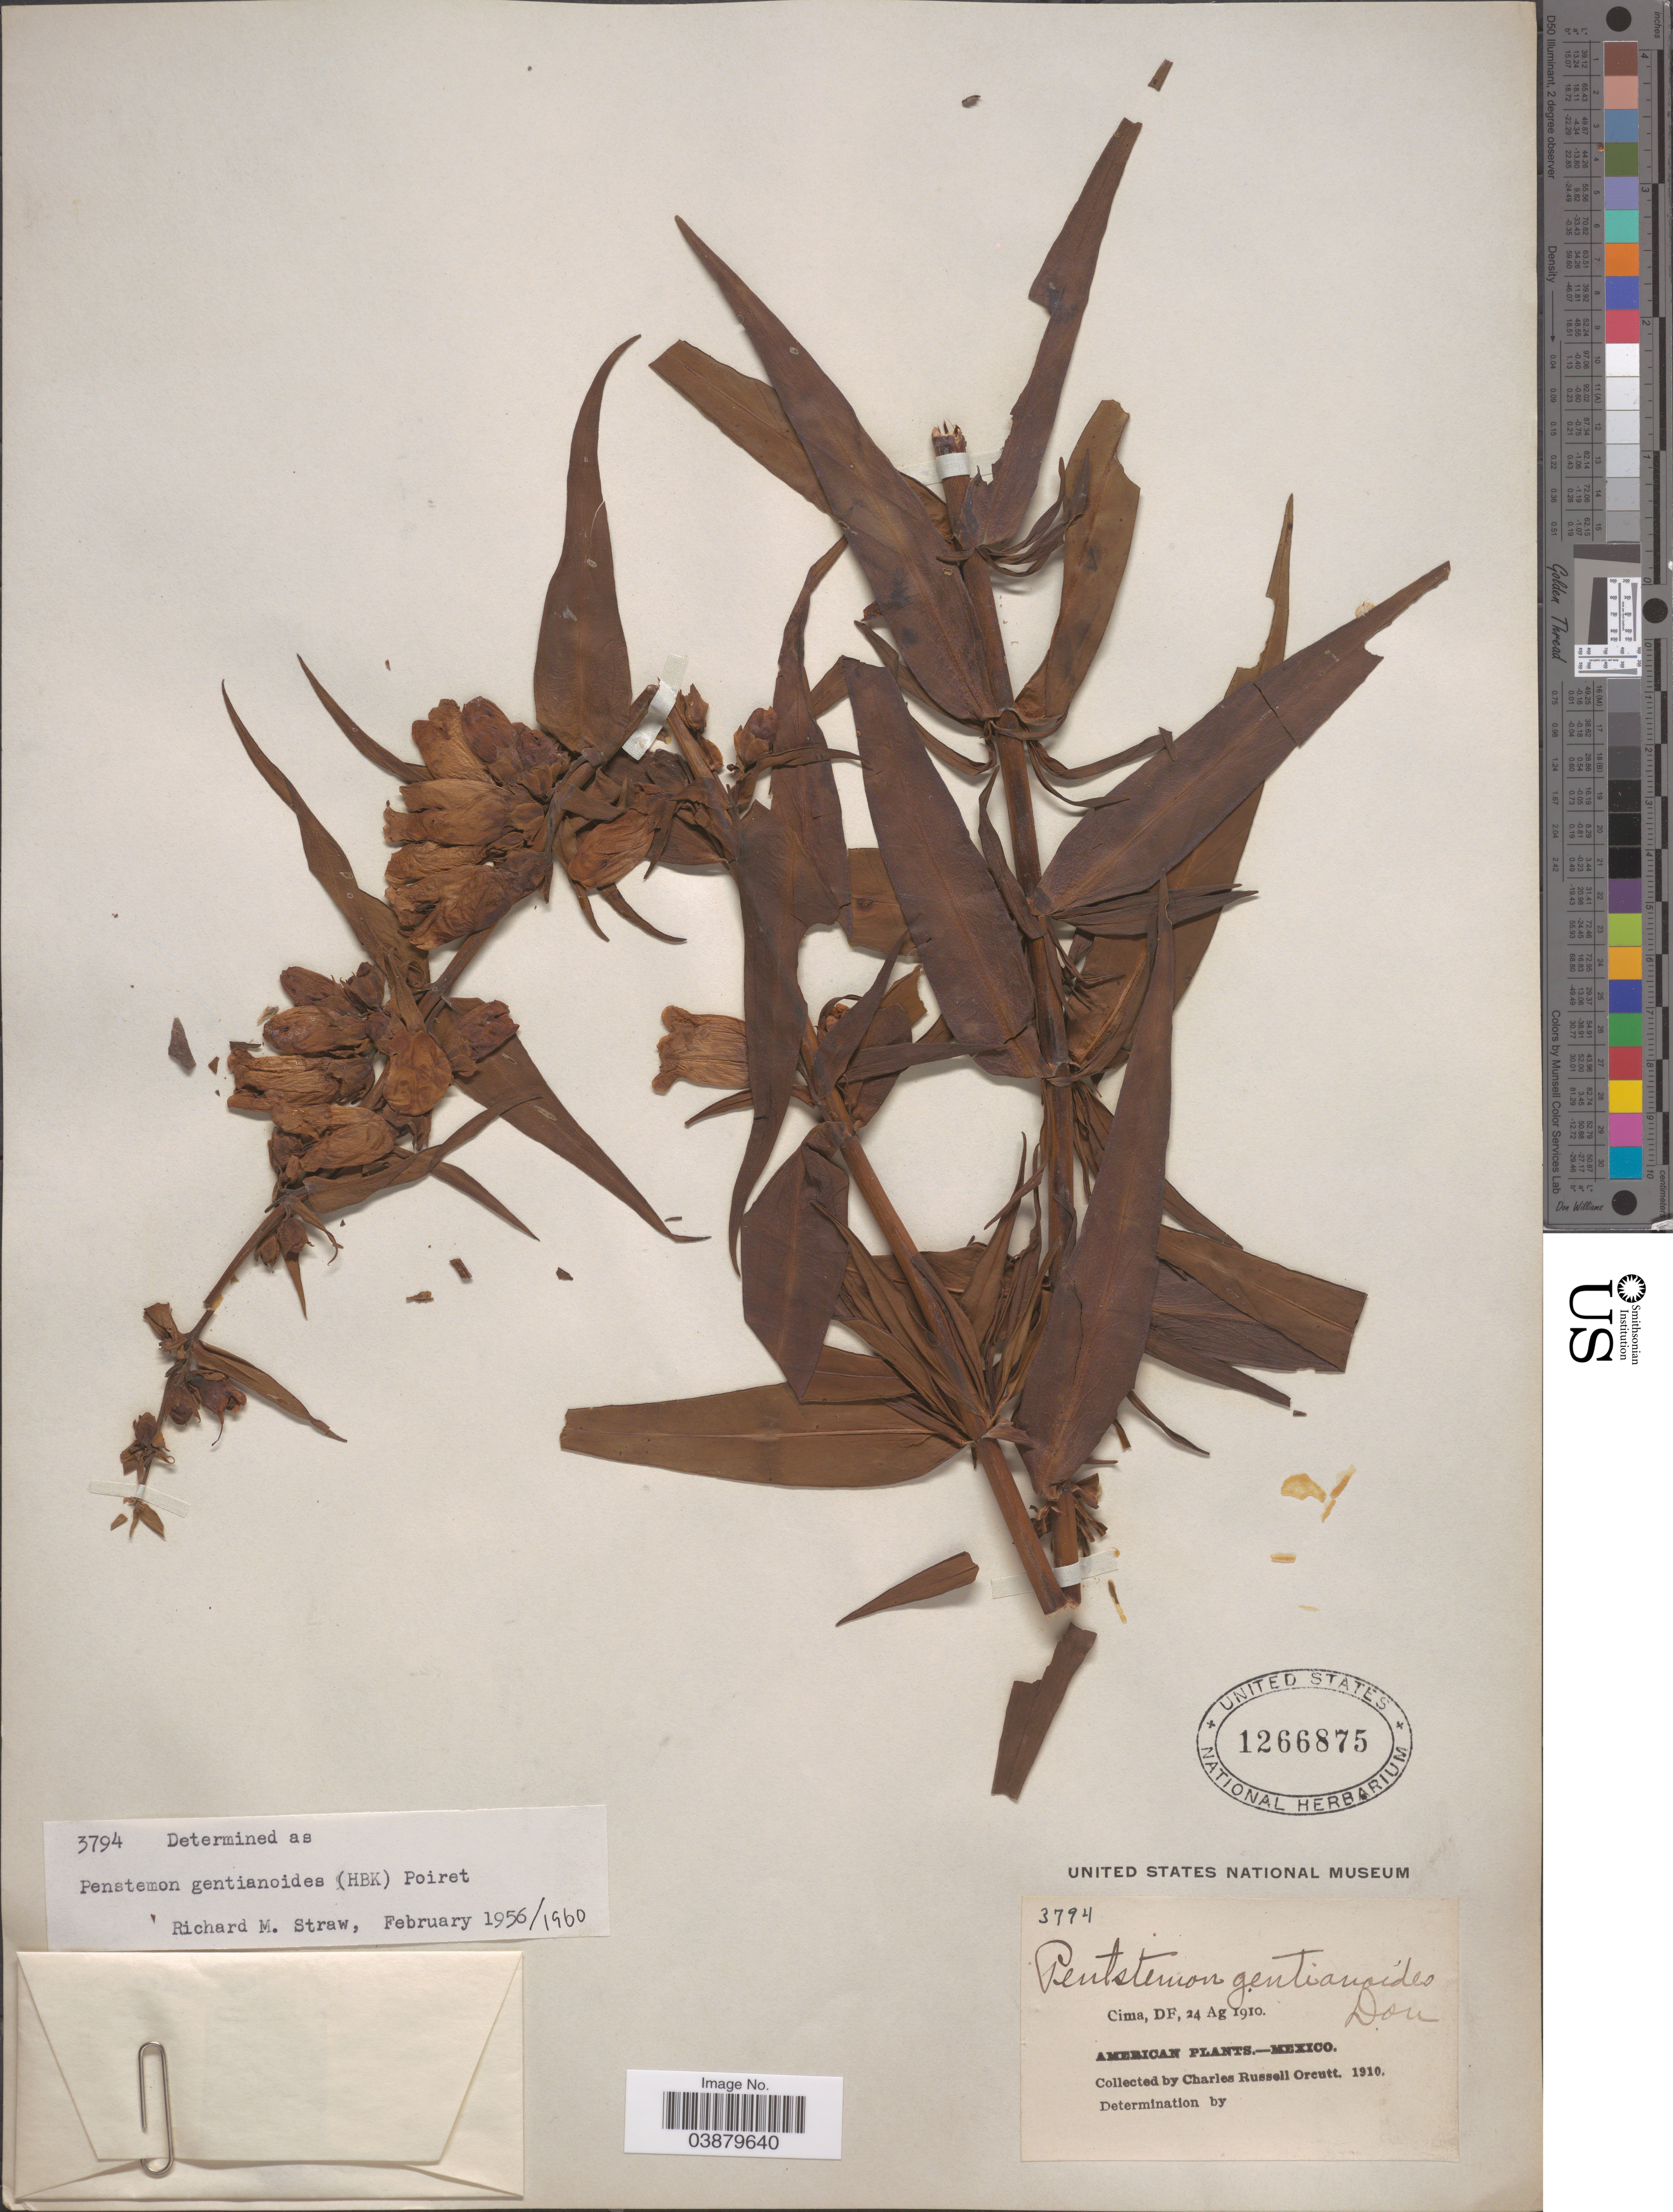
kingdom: Plantae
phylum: Tracheophyta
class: Magnoliopsida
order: Lamiales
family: Plantaginaceae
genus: Penstemon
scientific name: Penstemon gentianoides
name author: (Kunth) Poir.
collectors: C. R. Orcutt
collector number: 3794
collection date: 1910-08-24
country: Mexico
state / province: Distrito Federal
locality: Cima, DF.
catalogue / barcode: US 1266875